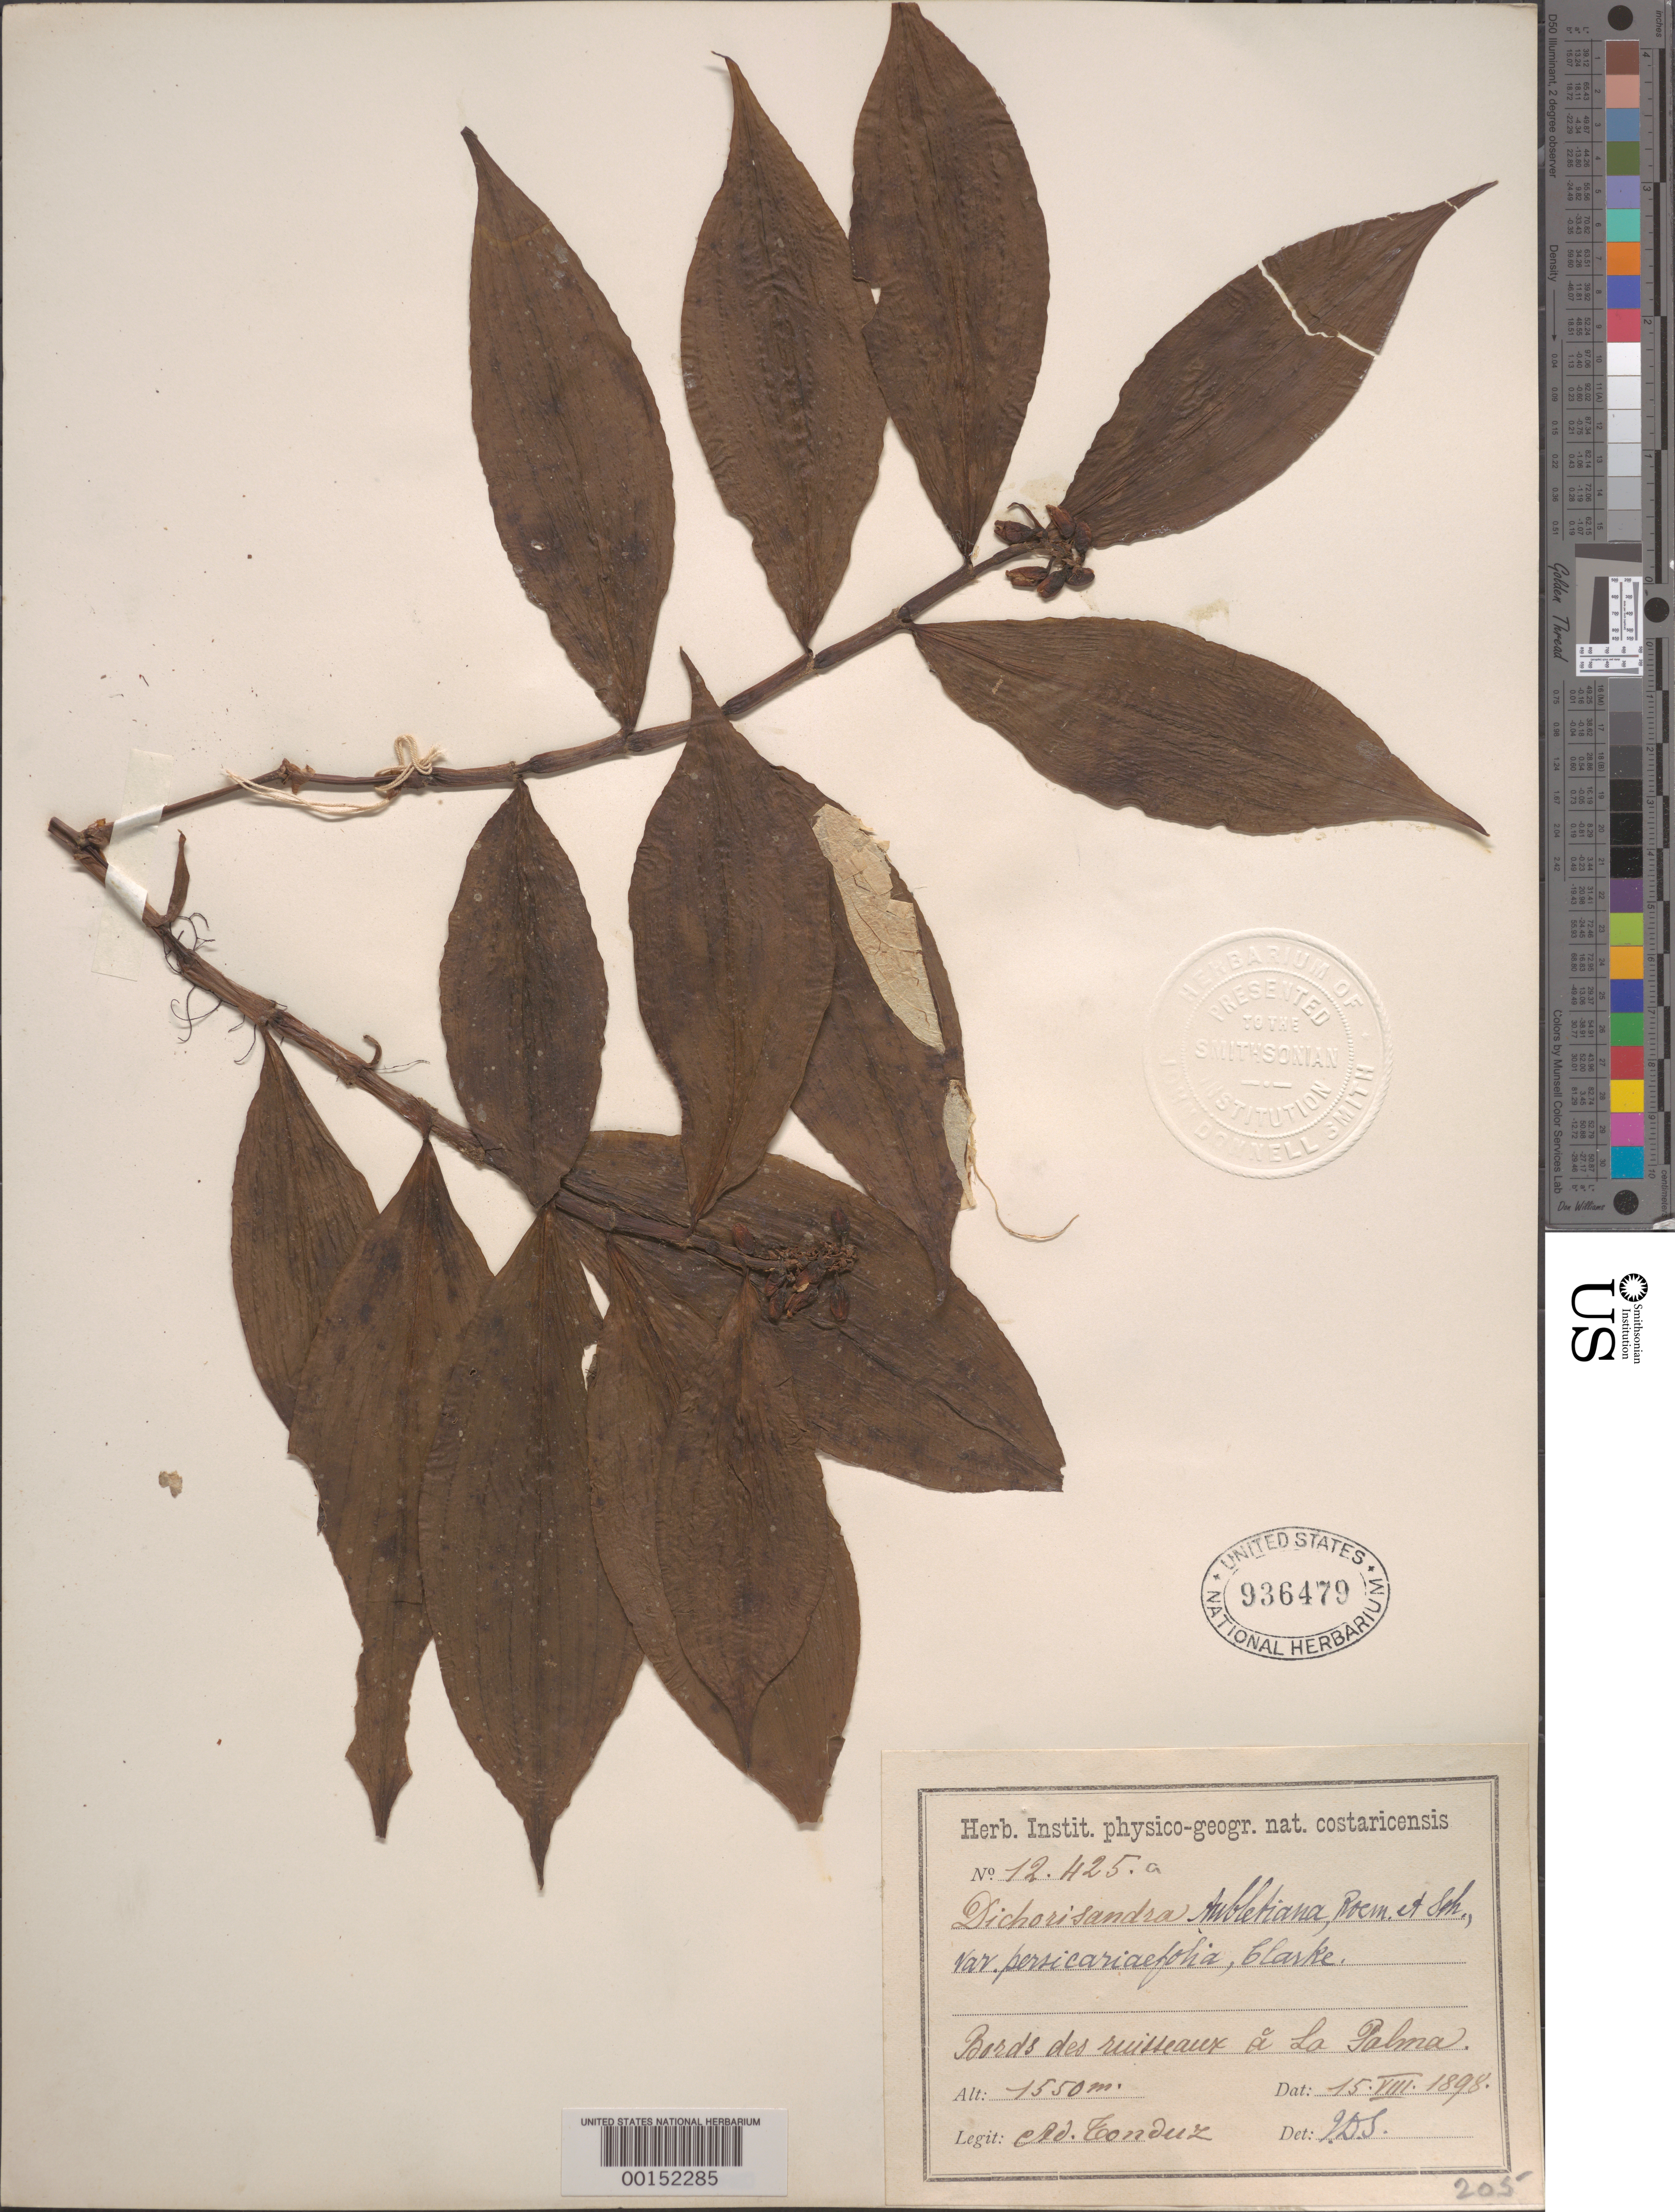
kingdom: Plantae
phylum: Tracheophyta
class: Liliopsida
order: Commelinales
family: Commelinaceae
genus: Dichorisandra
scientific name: Dichorisandra hexandra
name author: (Aubl.) Standl.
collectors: A. Tonduz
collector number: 12.425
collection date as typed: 15 Aug 1898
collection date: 1898-08-15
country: Costa Rica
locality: La Palma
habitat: Thicket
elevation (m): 1550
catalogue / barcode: US 936479